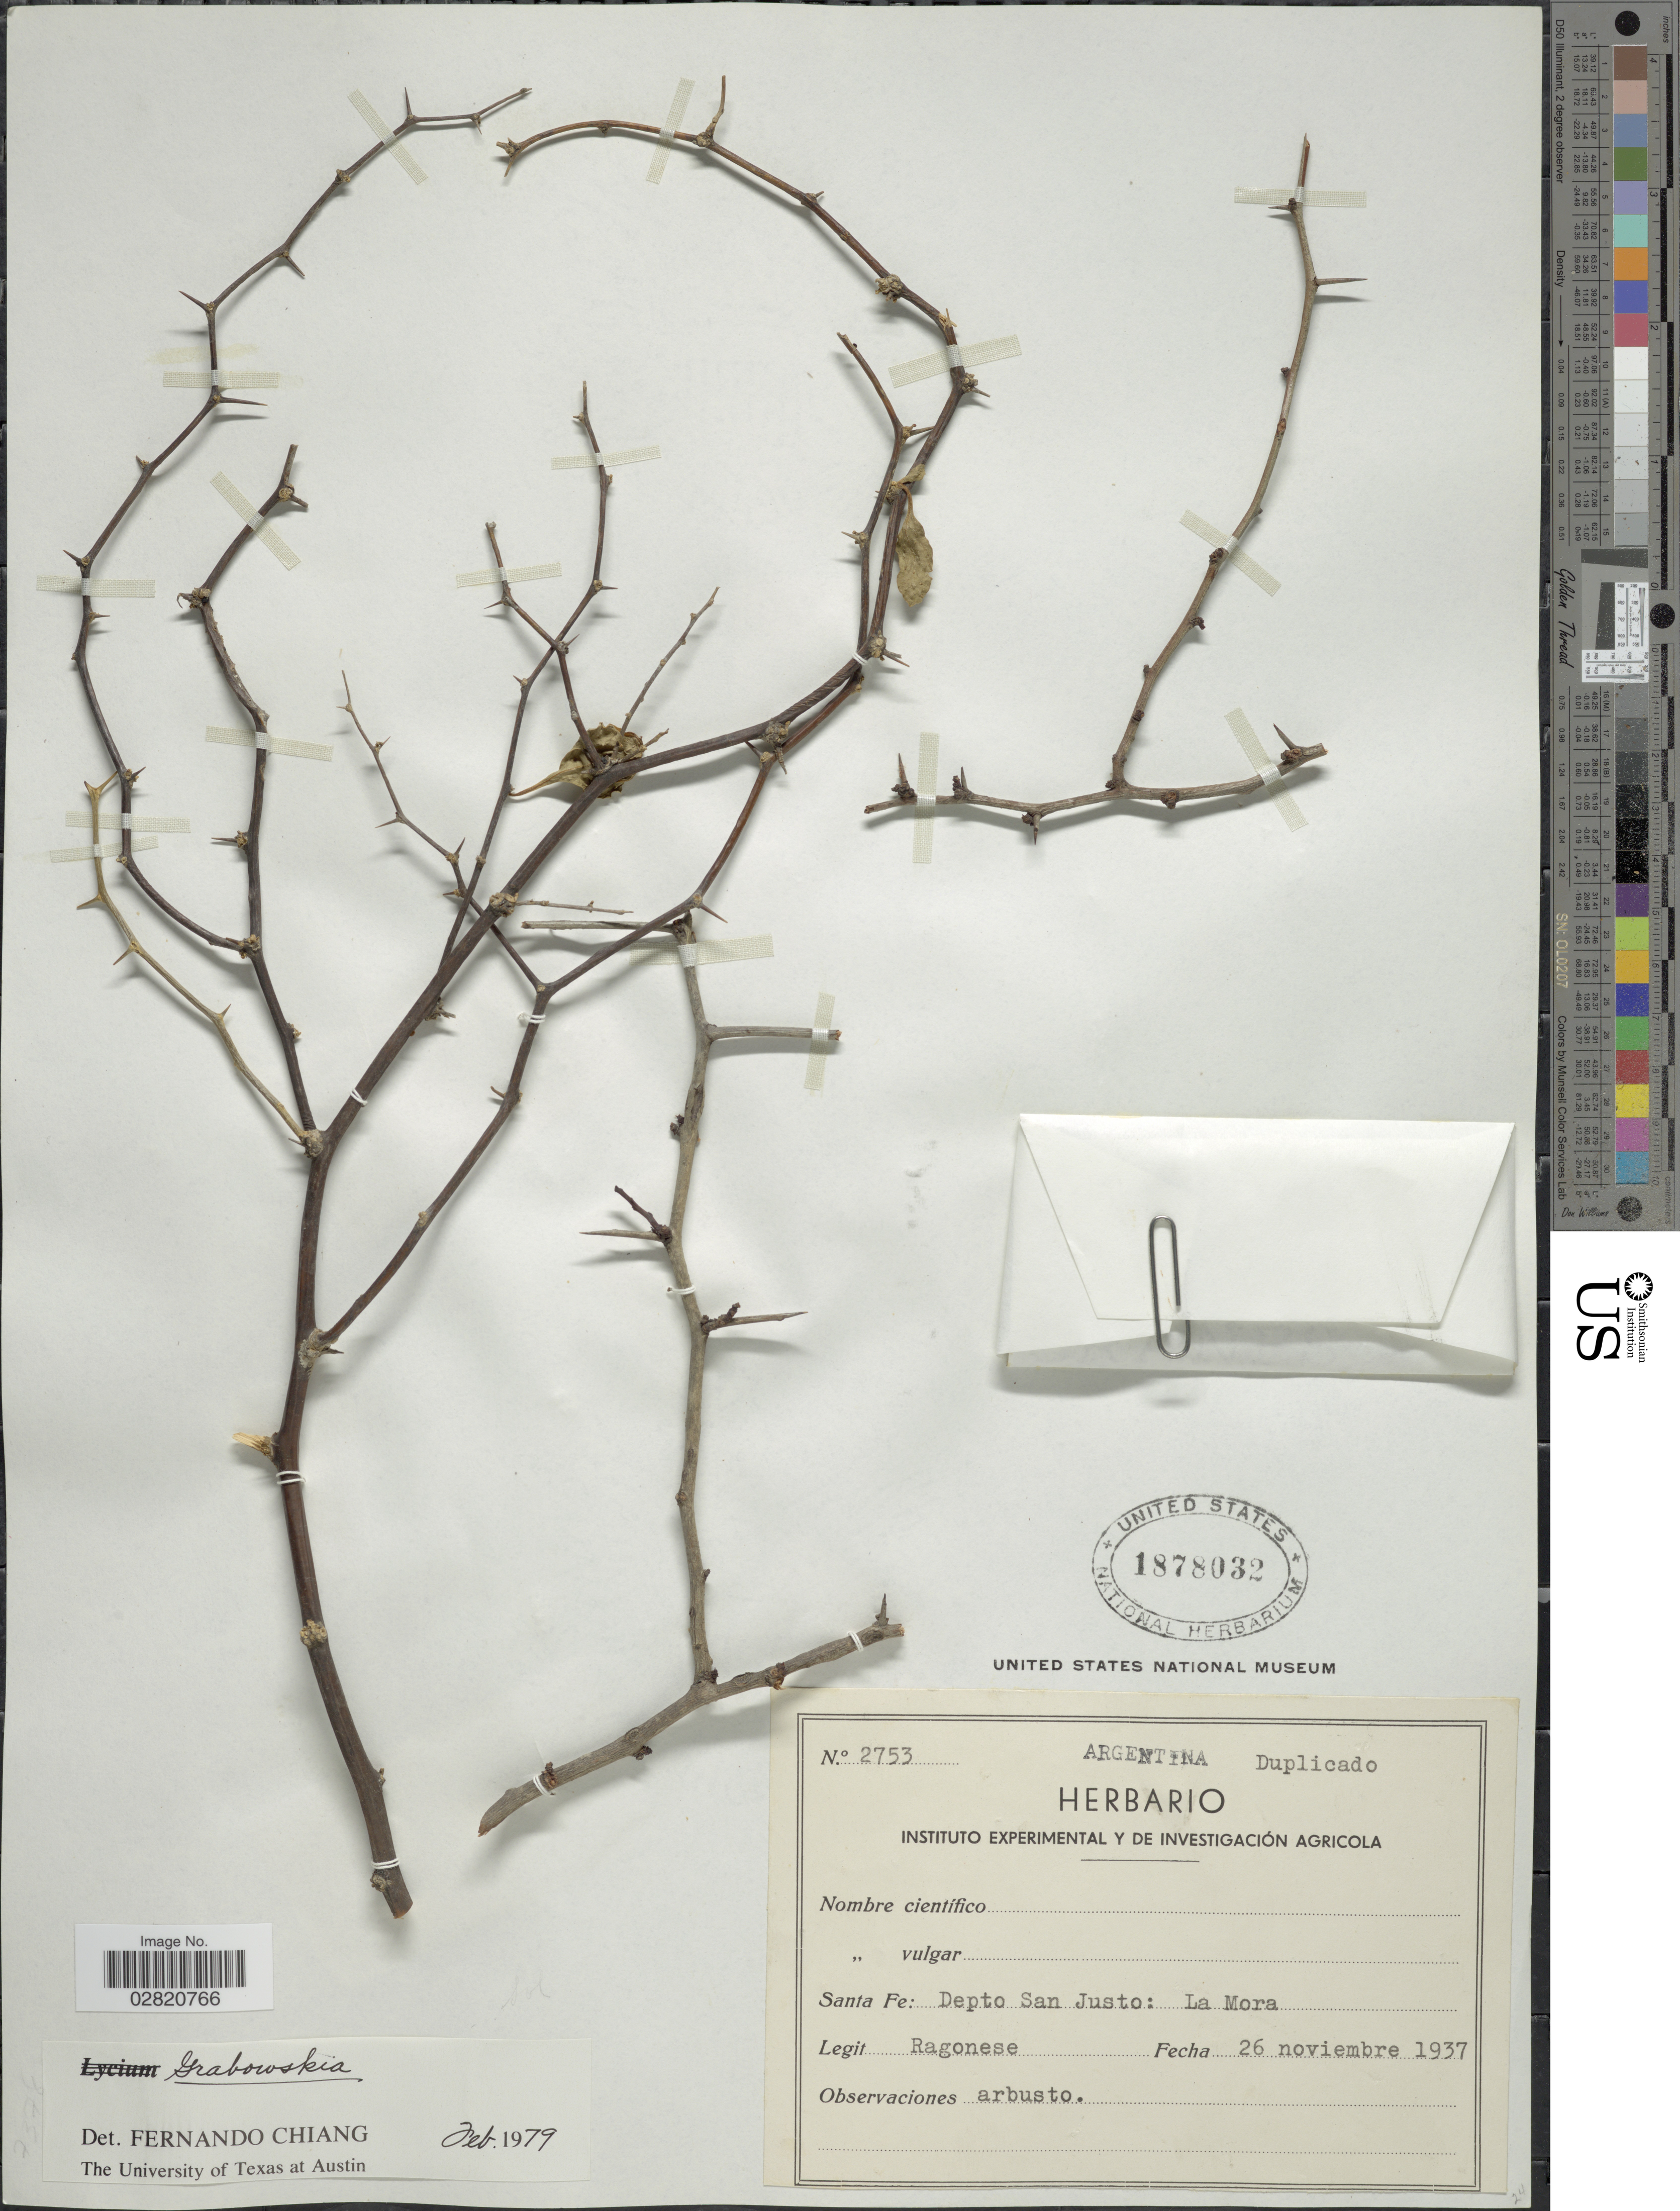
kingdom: Plantae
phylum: Tracheophyta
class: Magnoliopsida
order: Solanales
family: Solanaceae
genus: Grabowskia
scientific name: Grabowskia sp.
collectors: Ragonese, --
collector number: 2753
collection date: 1937-11-26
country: Argentina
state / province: Santa Fe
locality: Depto San Justo: La Mora.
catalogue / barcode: US 1878032